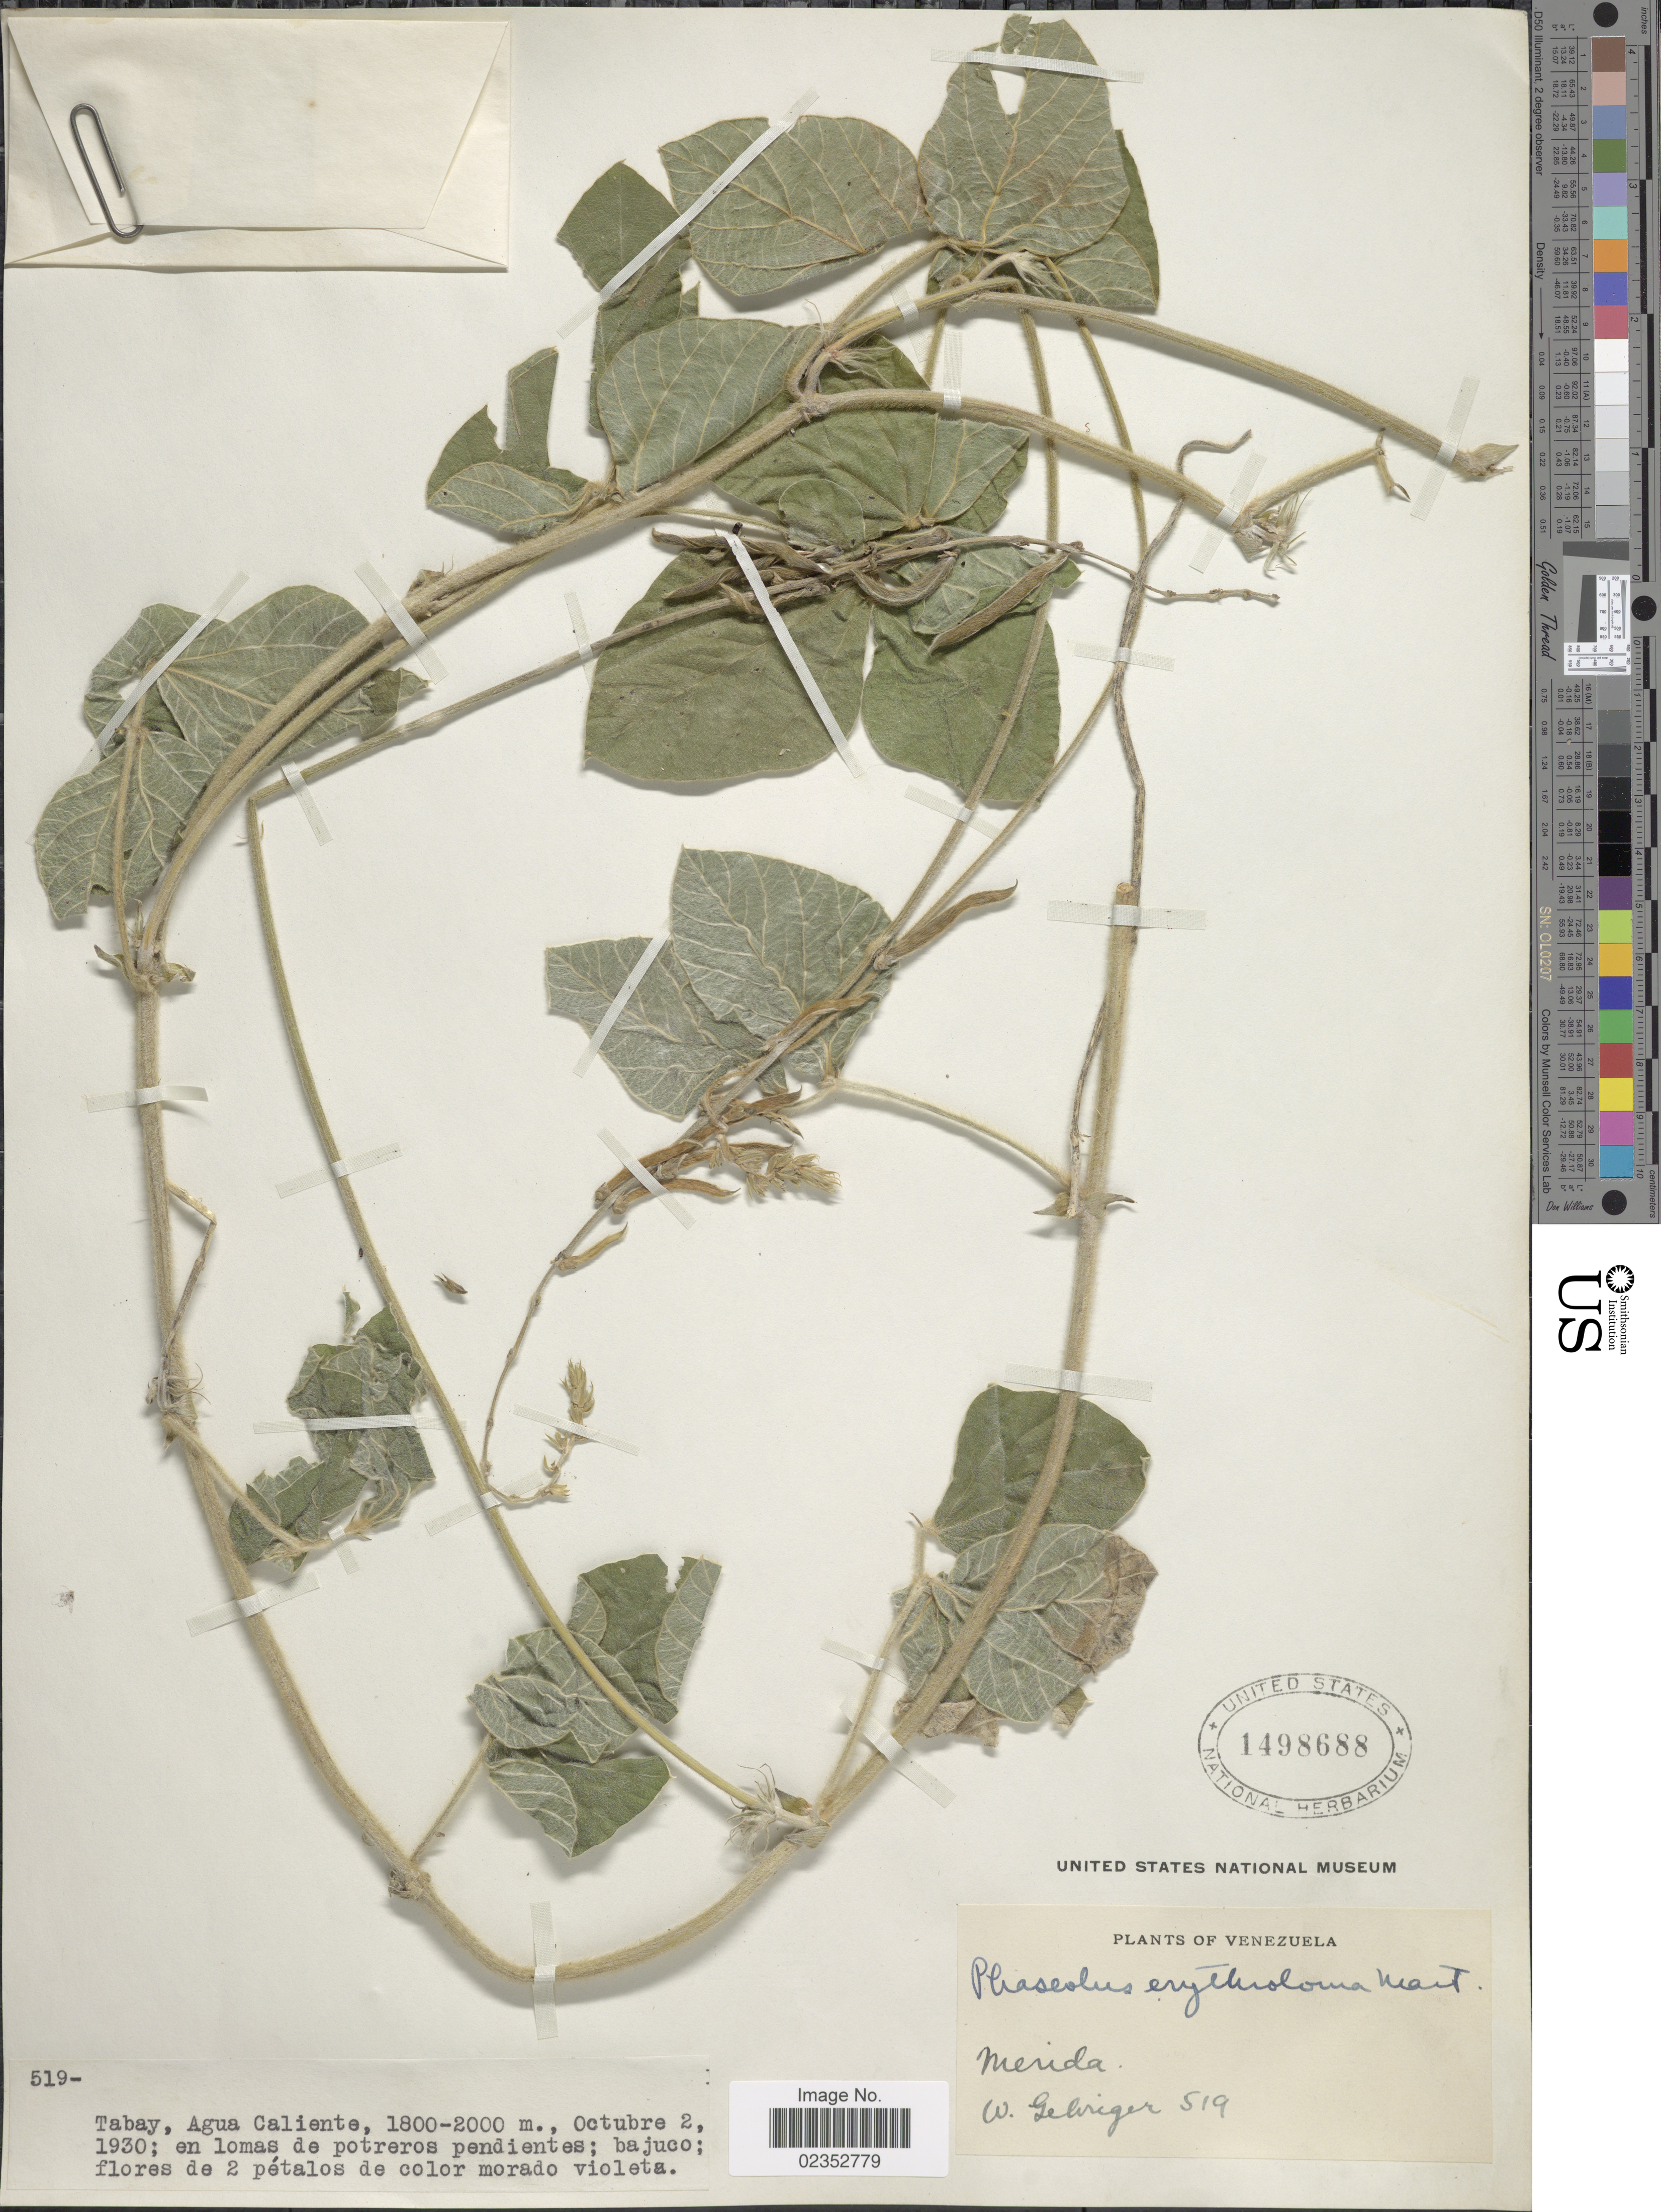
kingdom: Plantae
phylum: Tracheophyta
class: Magnoliopsida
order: Fabales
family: Fabaceae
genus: Macroptilium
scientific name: Macroptilium erythroloma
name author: (Mart. ex Benth.) Urb.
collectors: W. Gehriger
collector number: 519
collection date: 1930-10-02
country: Venezuela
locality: Tabay, Agua Caliente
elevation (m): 1800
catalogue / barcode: US 1498688